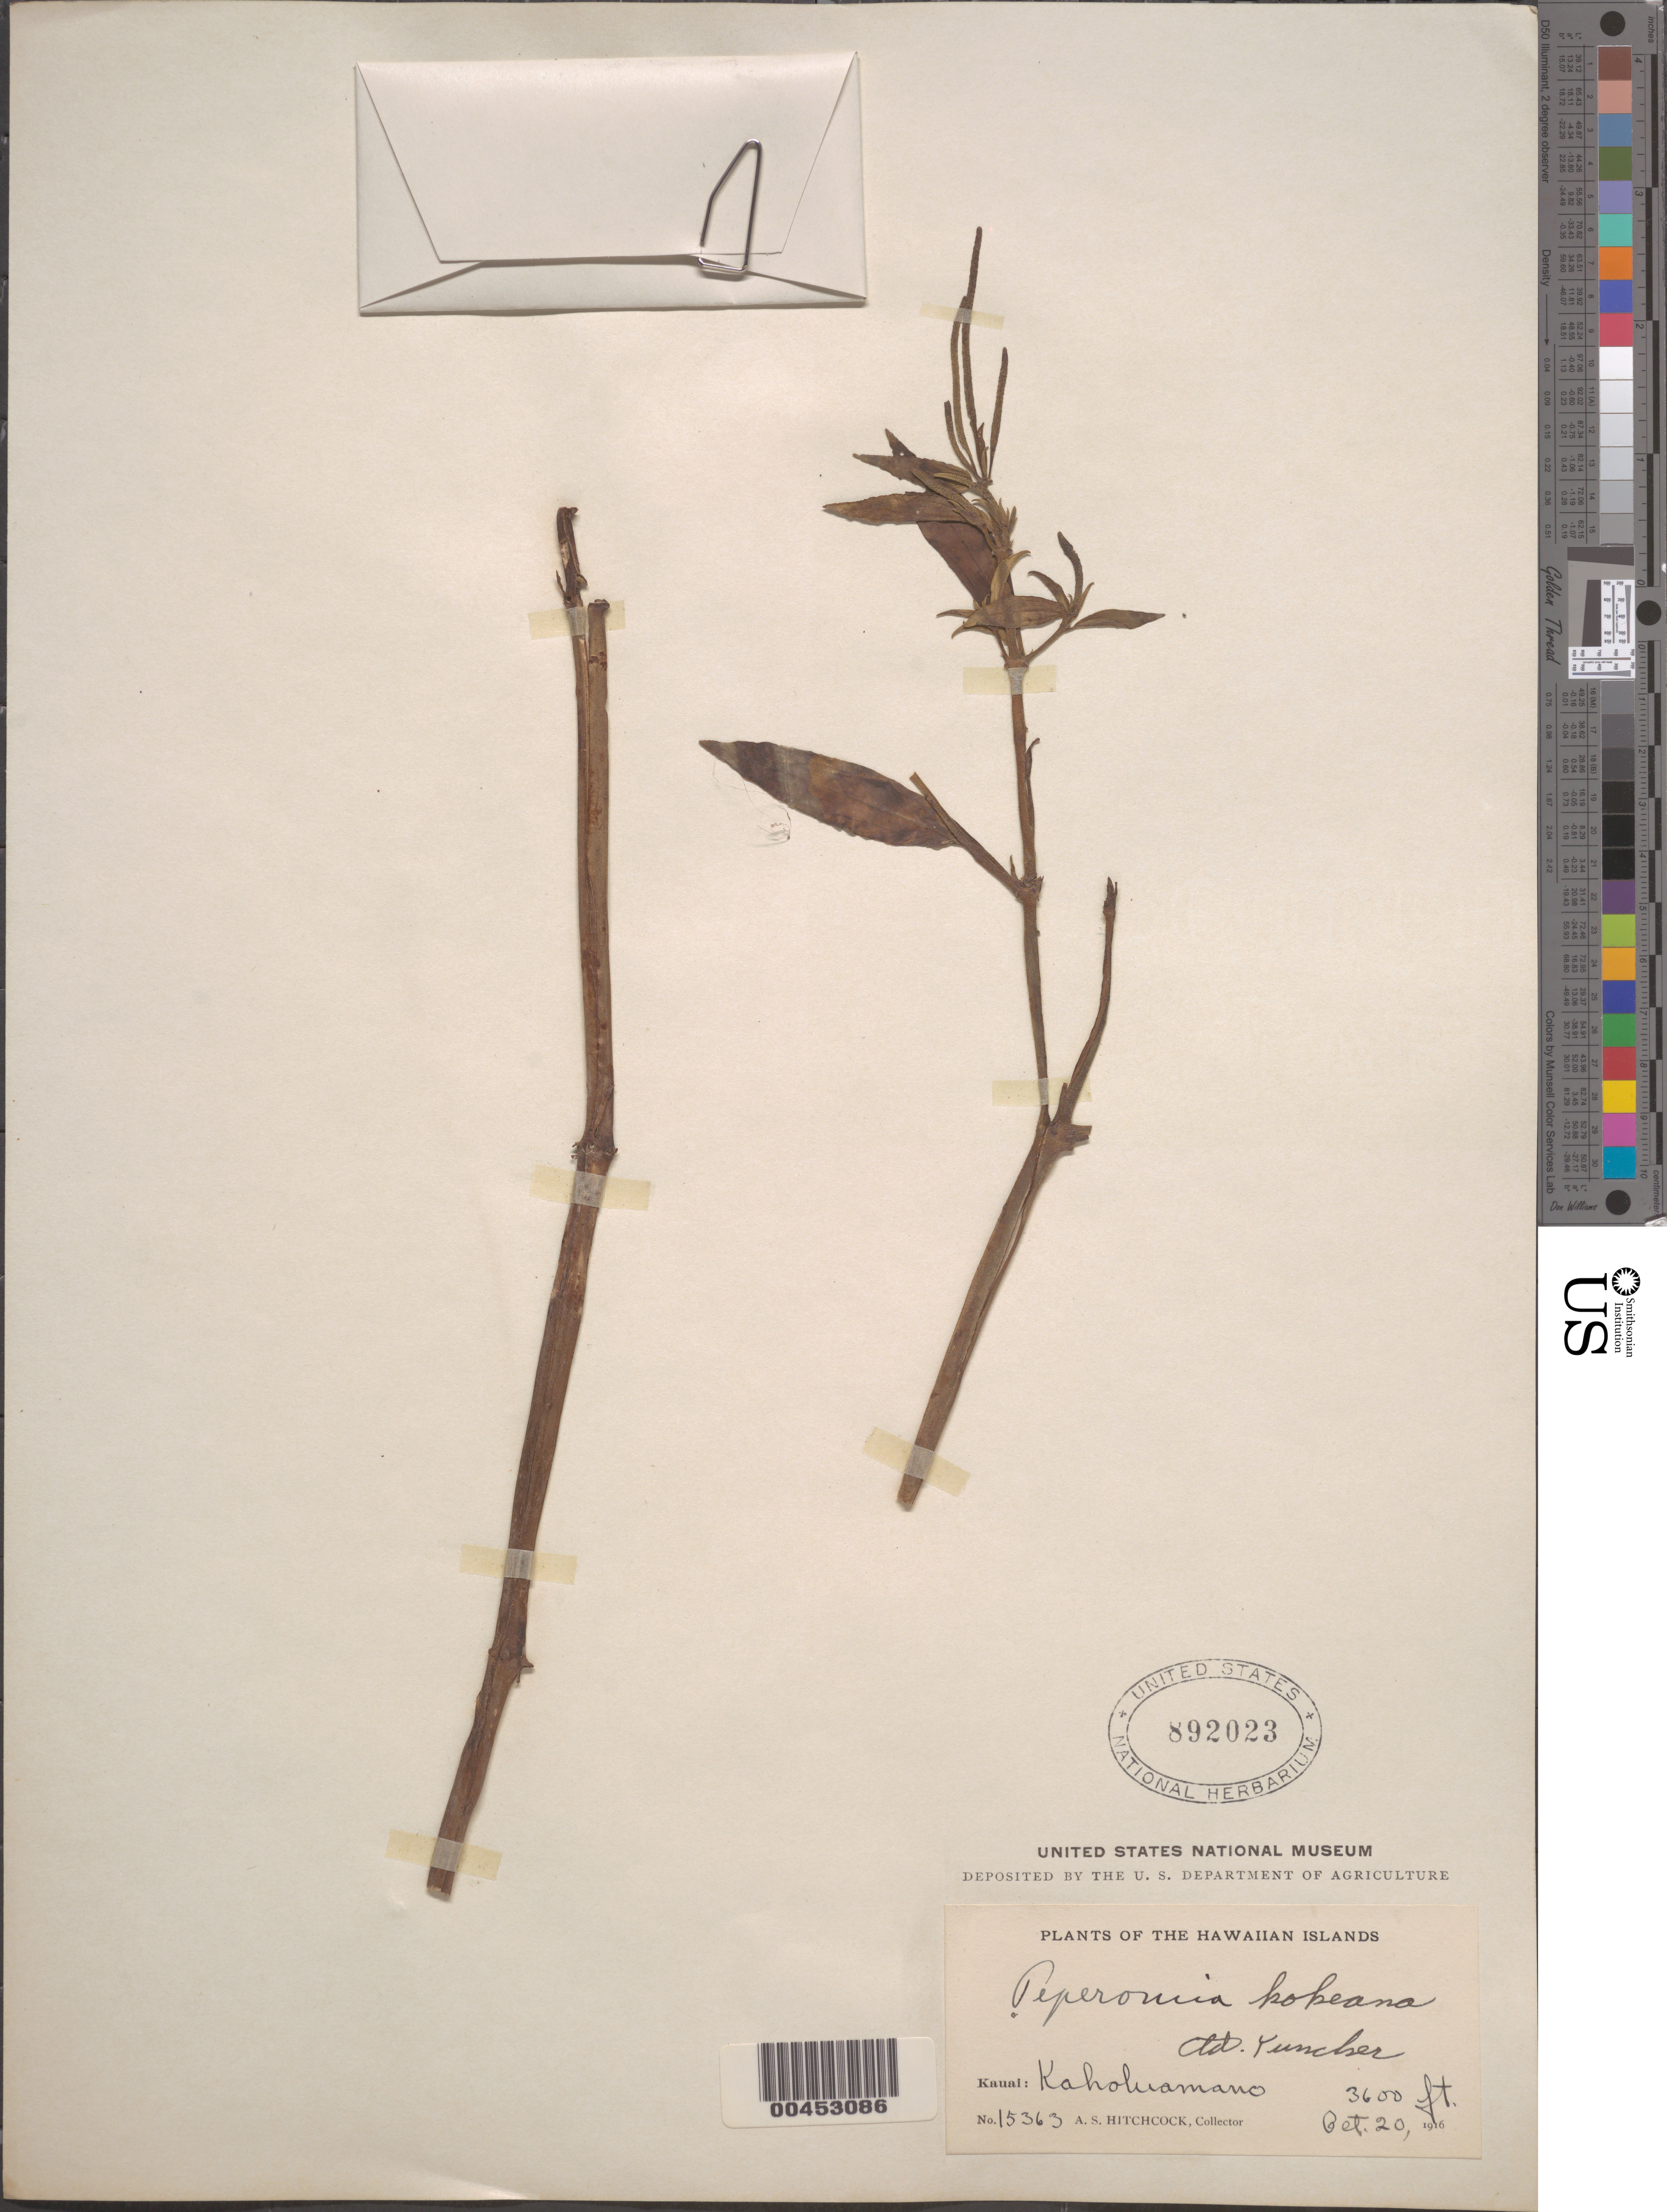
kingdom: Plantae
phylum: Tracheophyta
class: Magnoliopsida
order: Piperales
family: Piperaceae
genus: Peperomia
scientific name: Peperomia kokeana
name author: Yunck.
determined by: Yuncker, T. G.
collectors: A. S. Hitchcock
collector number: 15363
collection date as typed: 20 Oct 1916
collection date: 1916-10-20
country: United States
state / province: Hawaii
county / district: Kauai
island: Kaua'i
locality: Kaholuamano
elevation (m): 1097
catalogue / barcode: US 892023